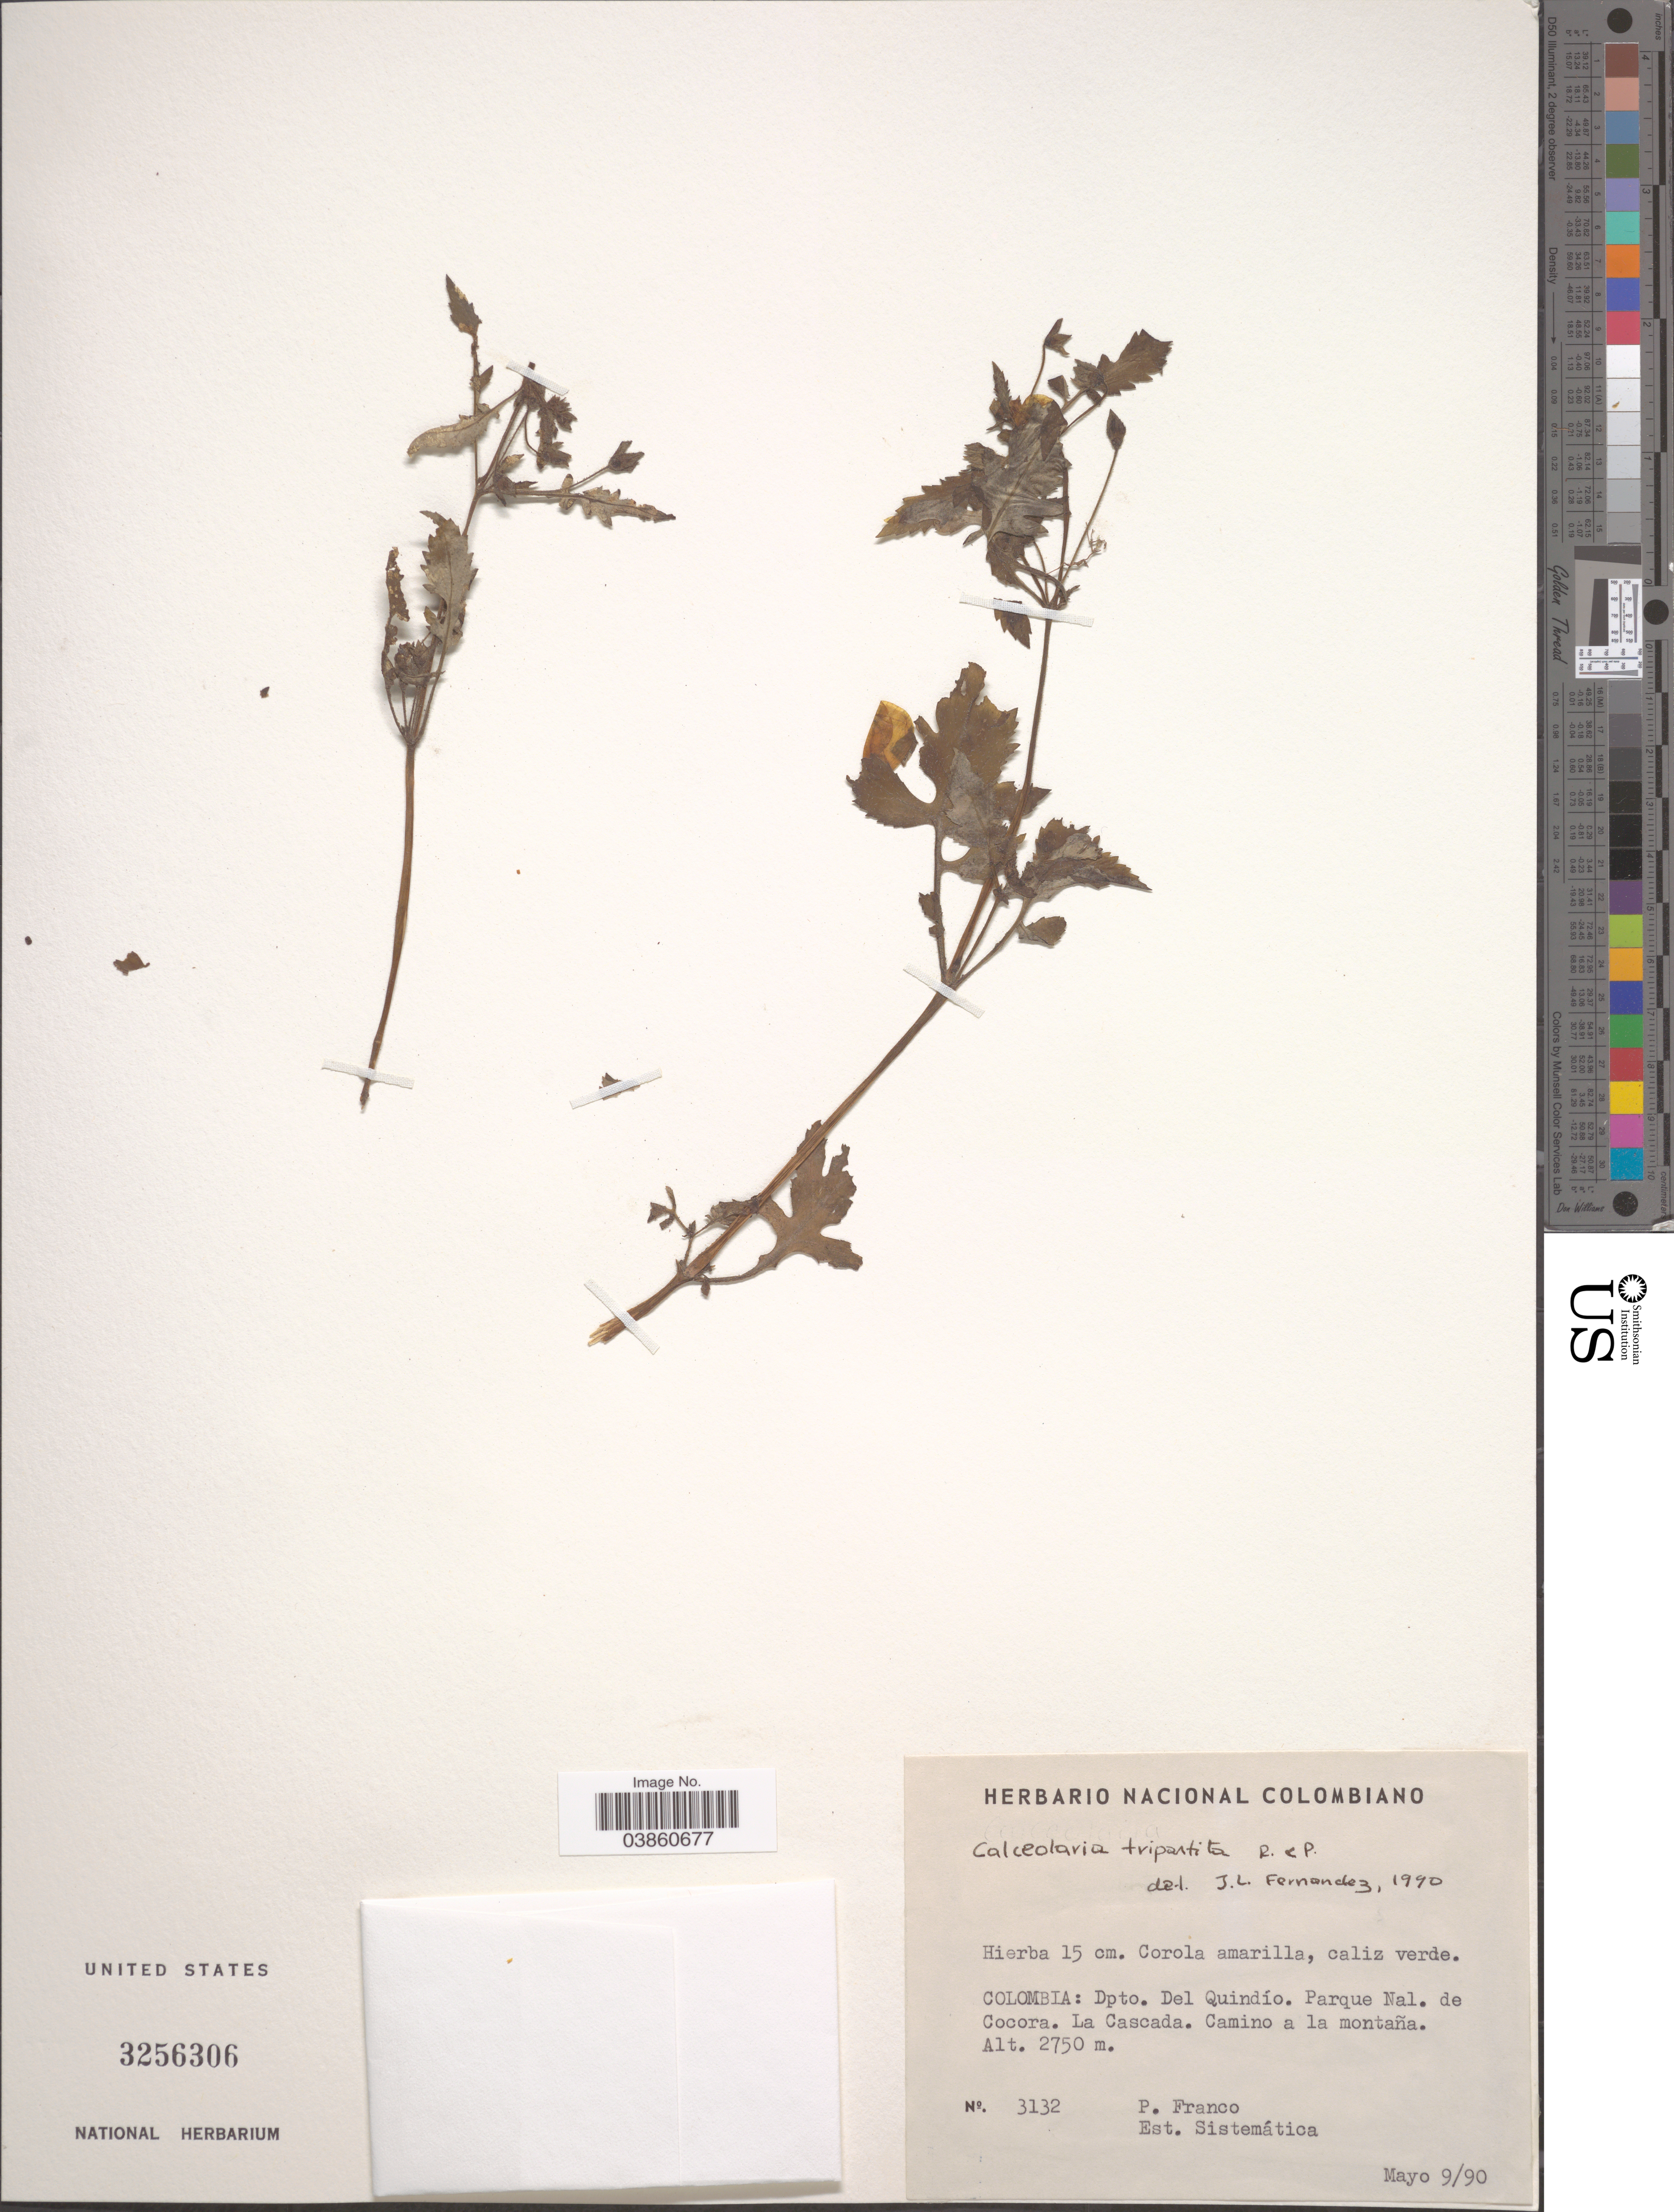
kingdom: Plantae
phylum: Tracheophyta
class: Magnoliopsida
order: Lamiales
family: Calceolariaceae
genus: Calceolaria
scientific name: Calceolaria tripartita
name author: Ruiz & Pav.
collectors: P. Franco & Estudiantes Sistematica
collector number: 3132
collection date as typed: Transcribed d/m/y: 9/5/90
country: Colombia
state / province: Quindío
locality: Dpto. Del Quindío. Parque Nal. de Cocora. La Cascada. Camino a la montaña.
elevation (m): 2750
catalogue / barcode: US 3256306